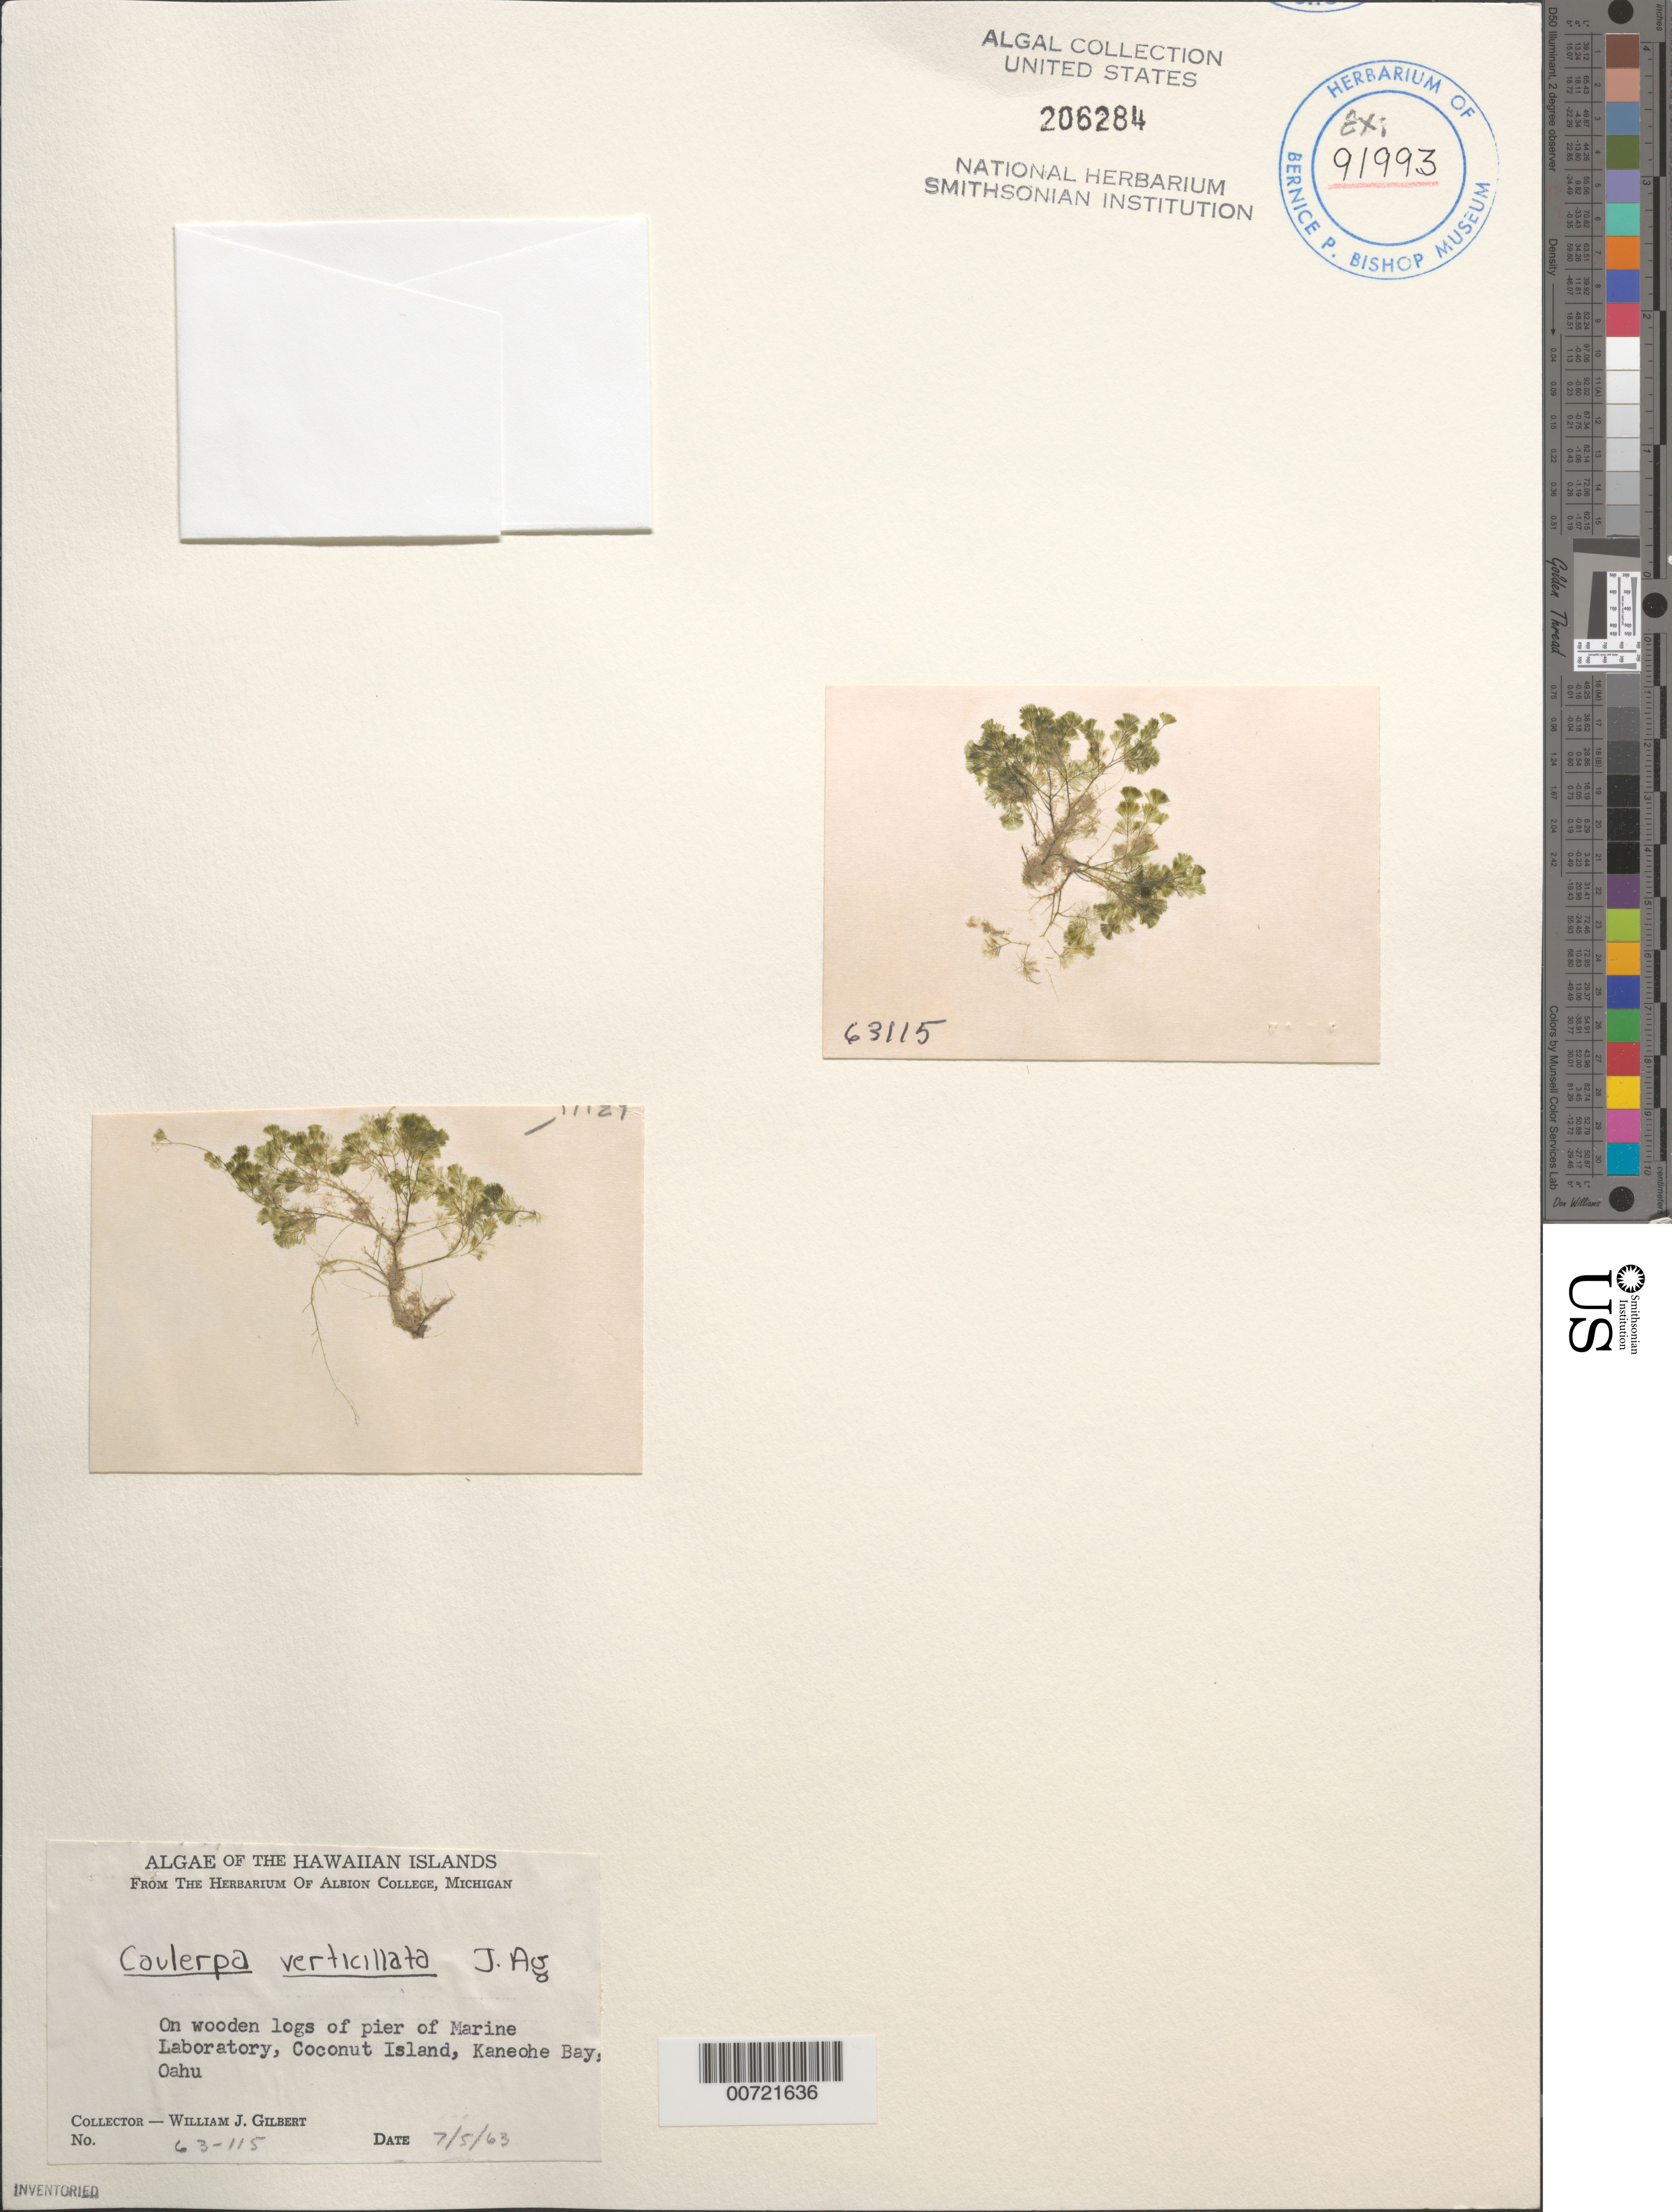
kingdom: Plantae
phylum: Chlorophyta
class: Ulvophyceae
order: Bryopsidales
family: Caulerpaceae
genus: Caulerpa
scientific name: Caulerpa verticillata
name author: J. Agardh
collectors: W. J. Gilbert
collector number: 63-115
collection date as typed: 05 Jul 1963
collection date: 1963-07-05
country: United States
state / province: Hawaii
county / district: Honolulu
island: Oahu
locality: Kaneohe Bay, Coconut Island, Marine Laboratory pier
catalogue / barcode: US 206284